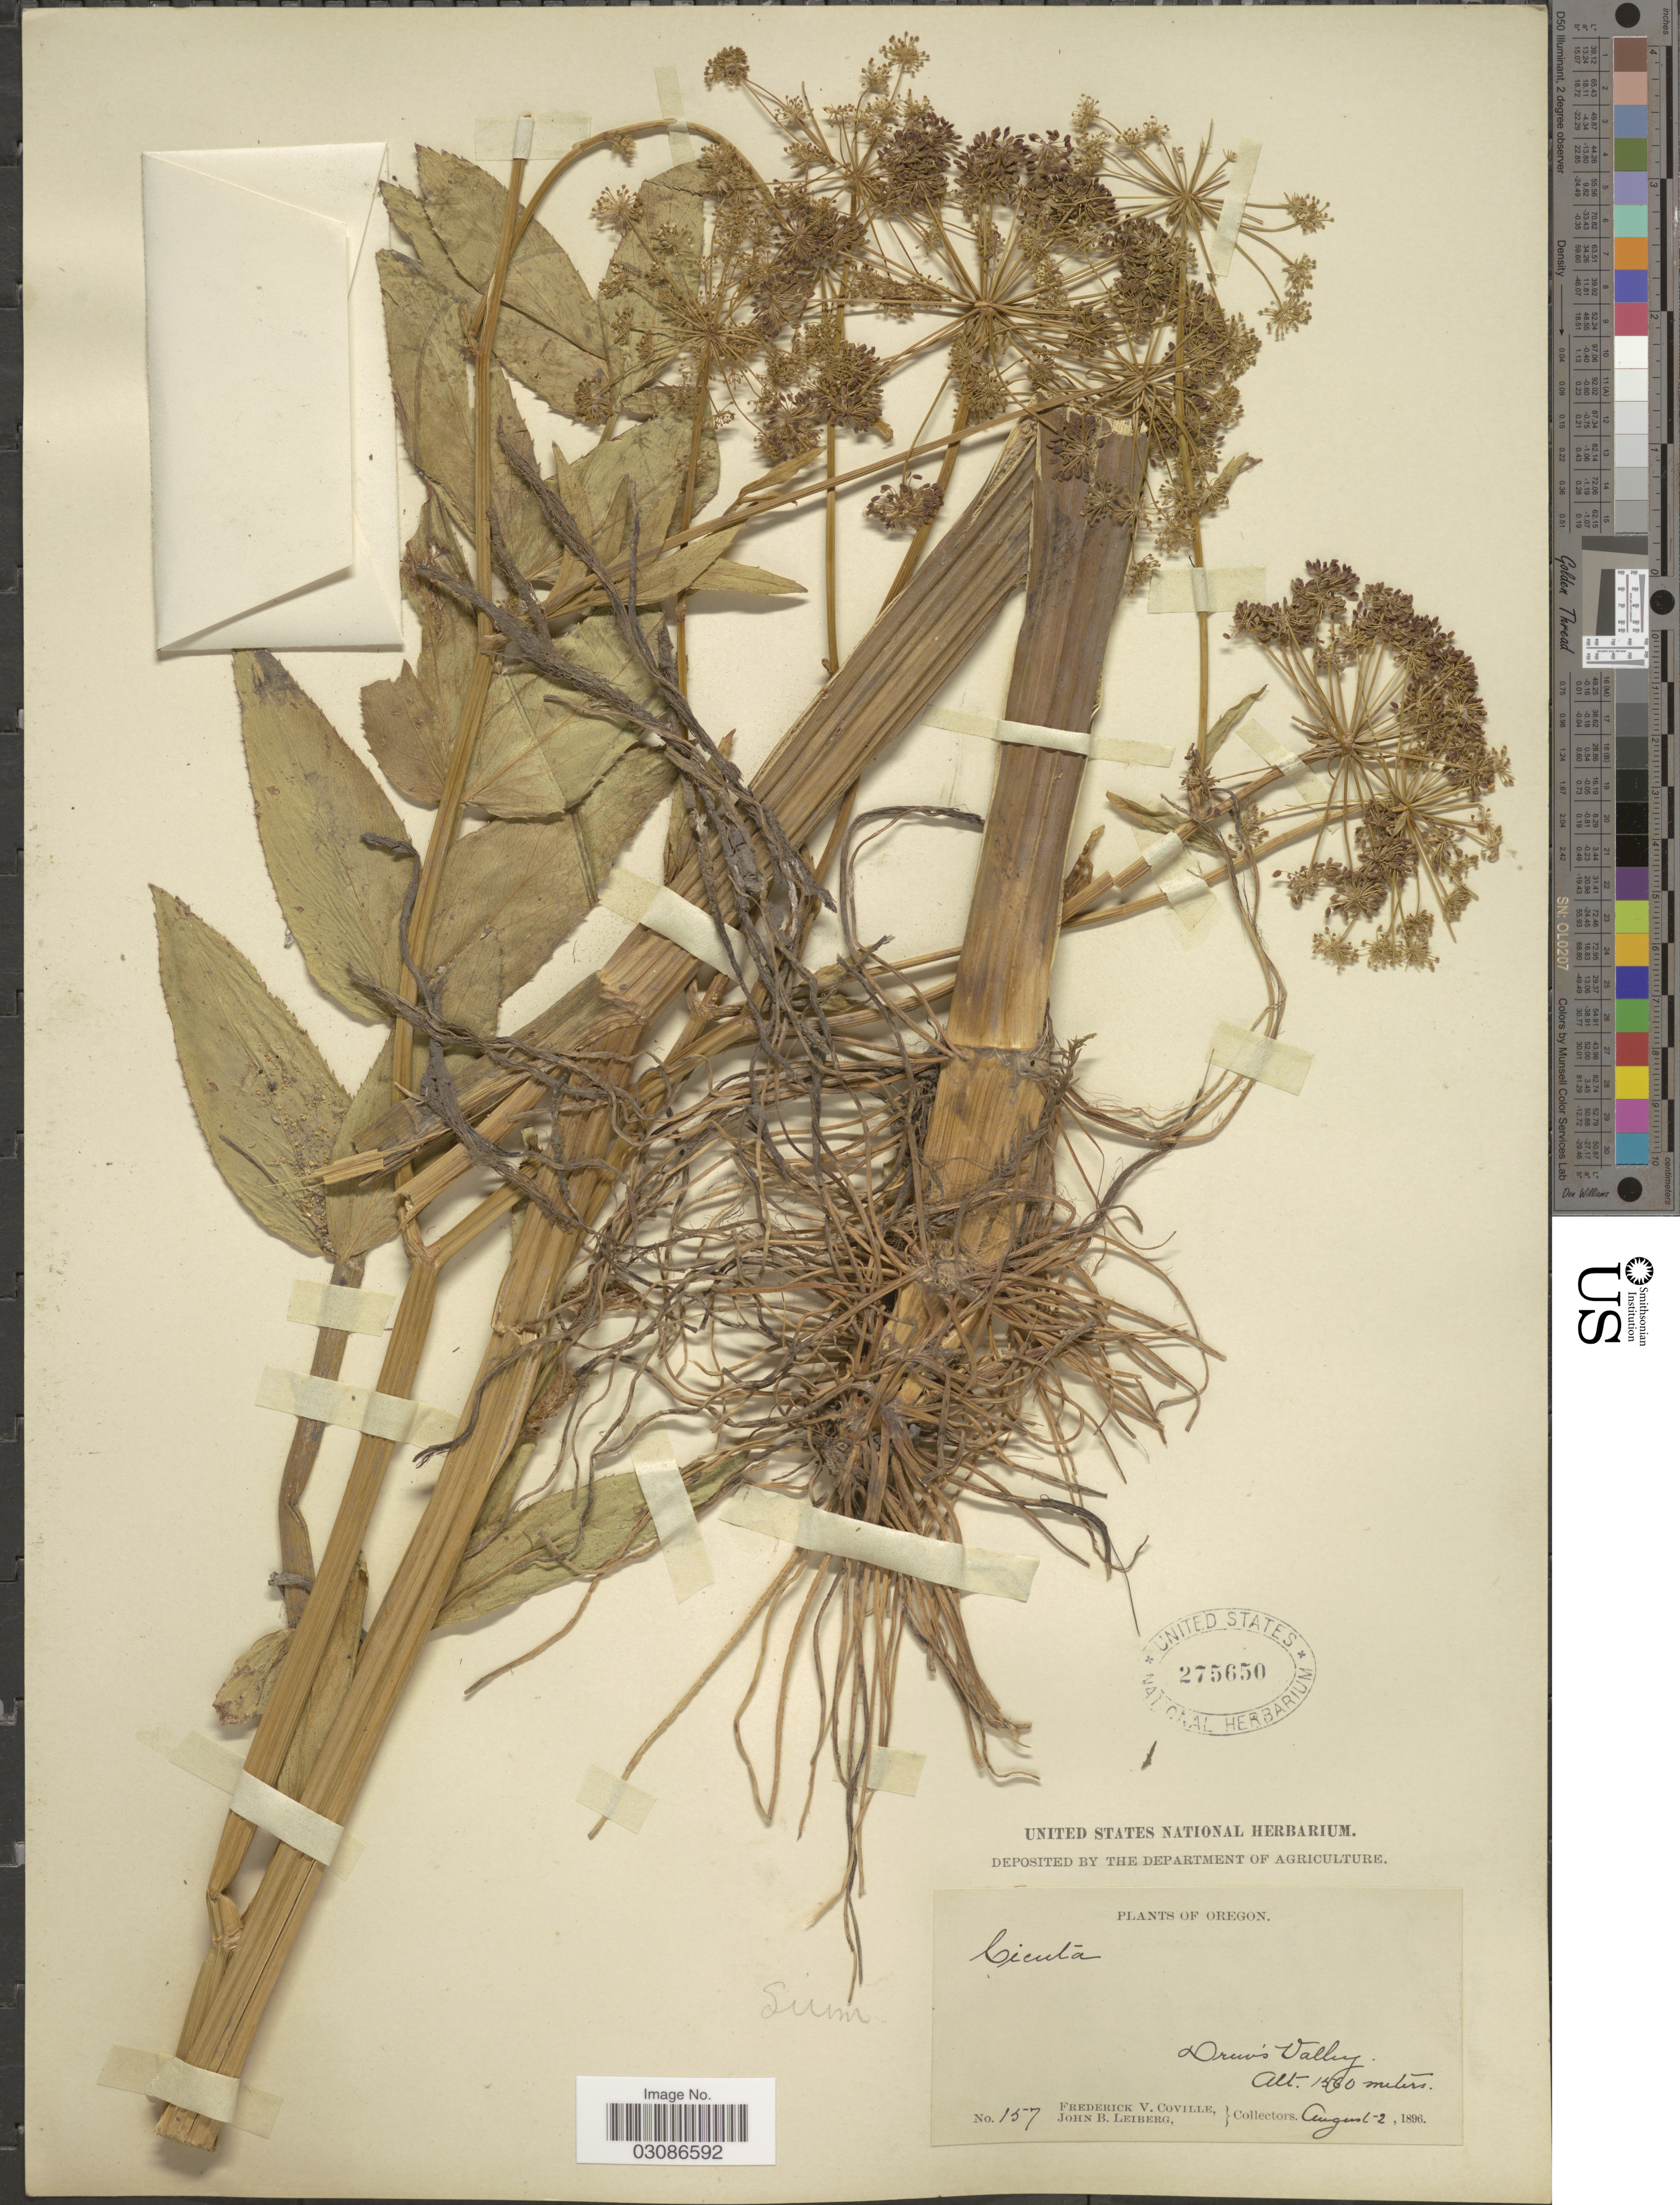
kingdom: Plantae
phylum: Tracheophyta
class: Magnoliopsida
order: Apiales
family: Apiaceae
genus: Sium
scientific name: Sium suave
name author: Walter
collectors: F. V. Coville & J. B. Leiberg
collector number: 157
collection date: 1896-08-02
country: United States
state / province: Oregon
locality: Drew's Valley.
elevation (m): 1560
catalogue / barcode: US 275650